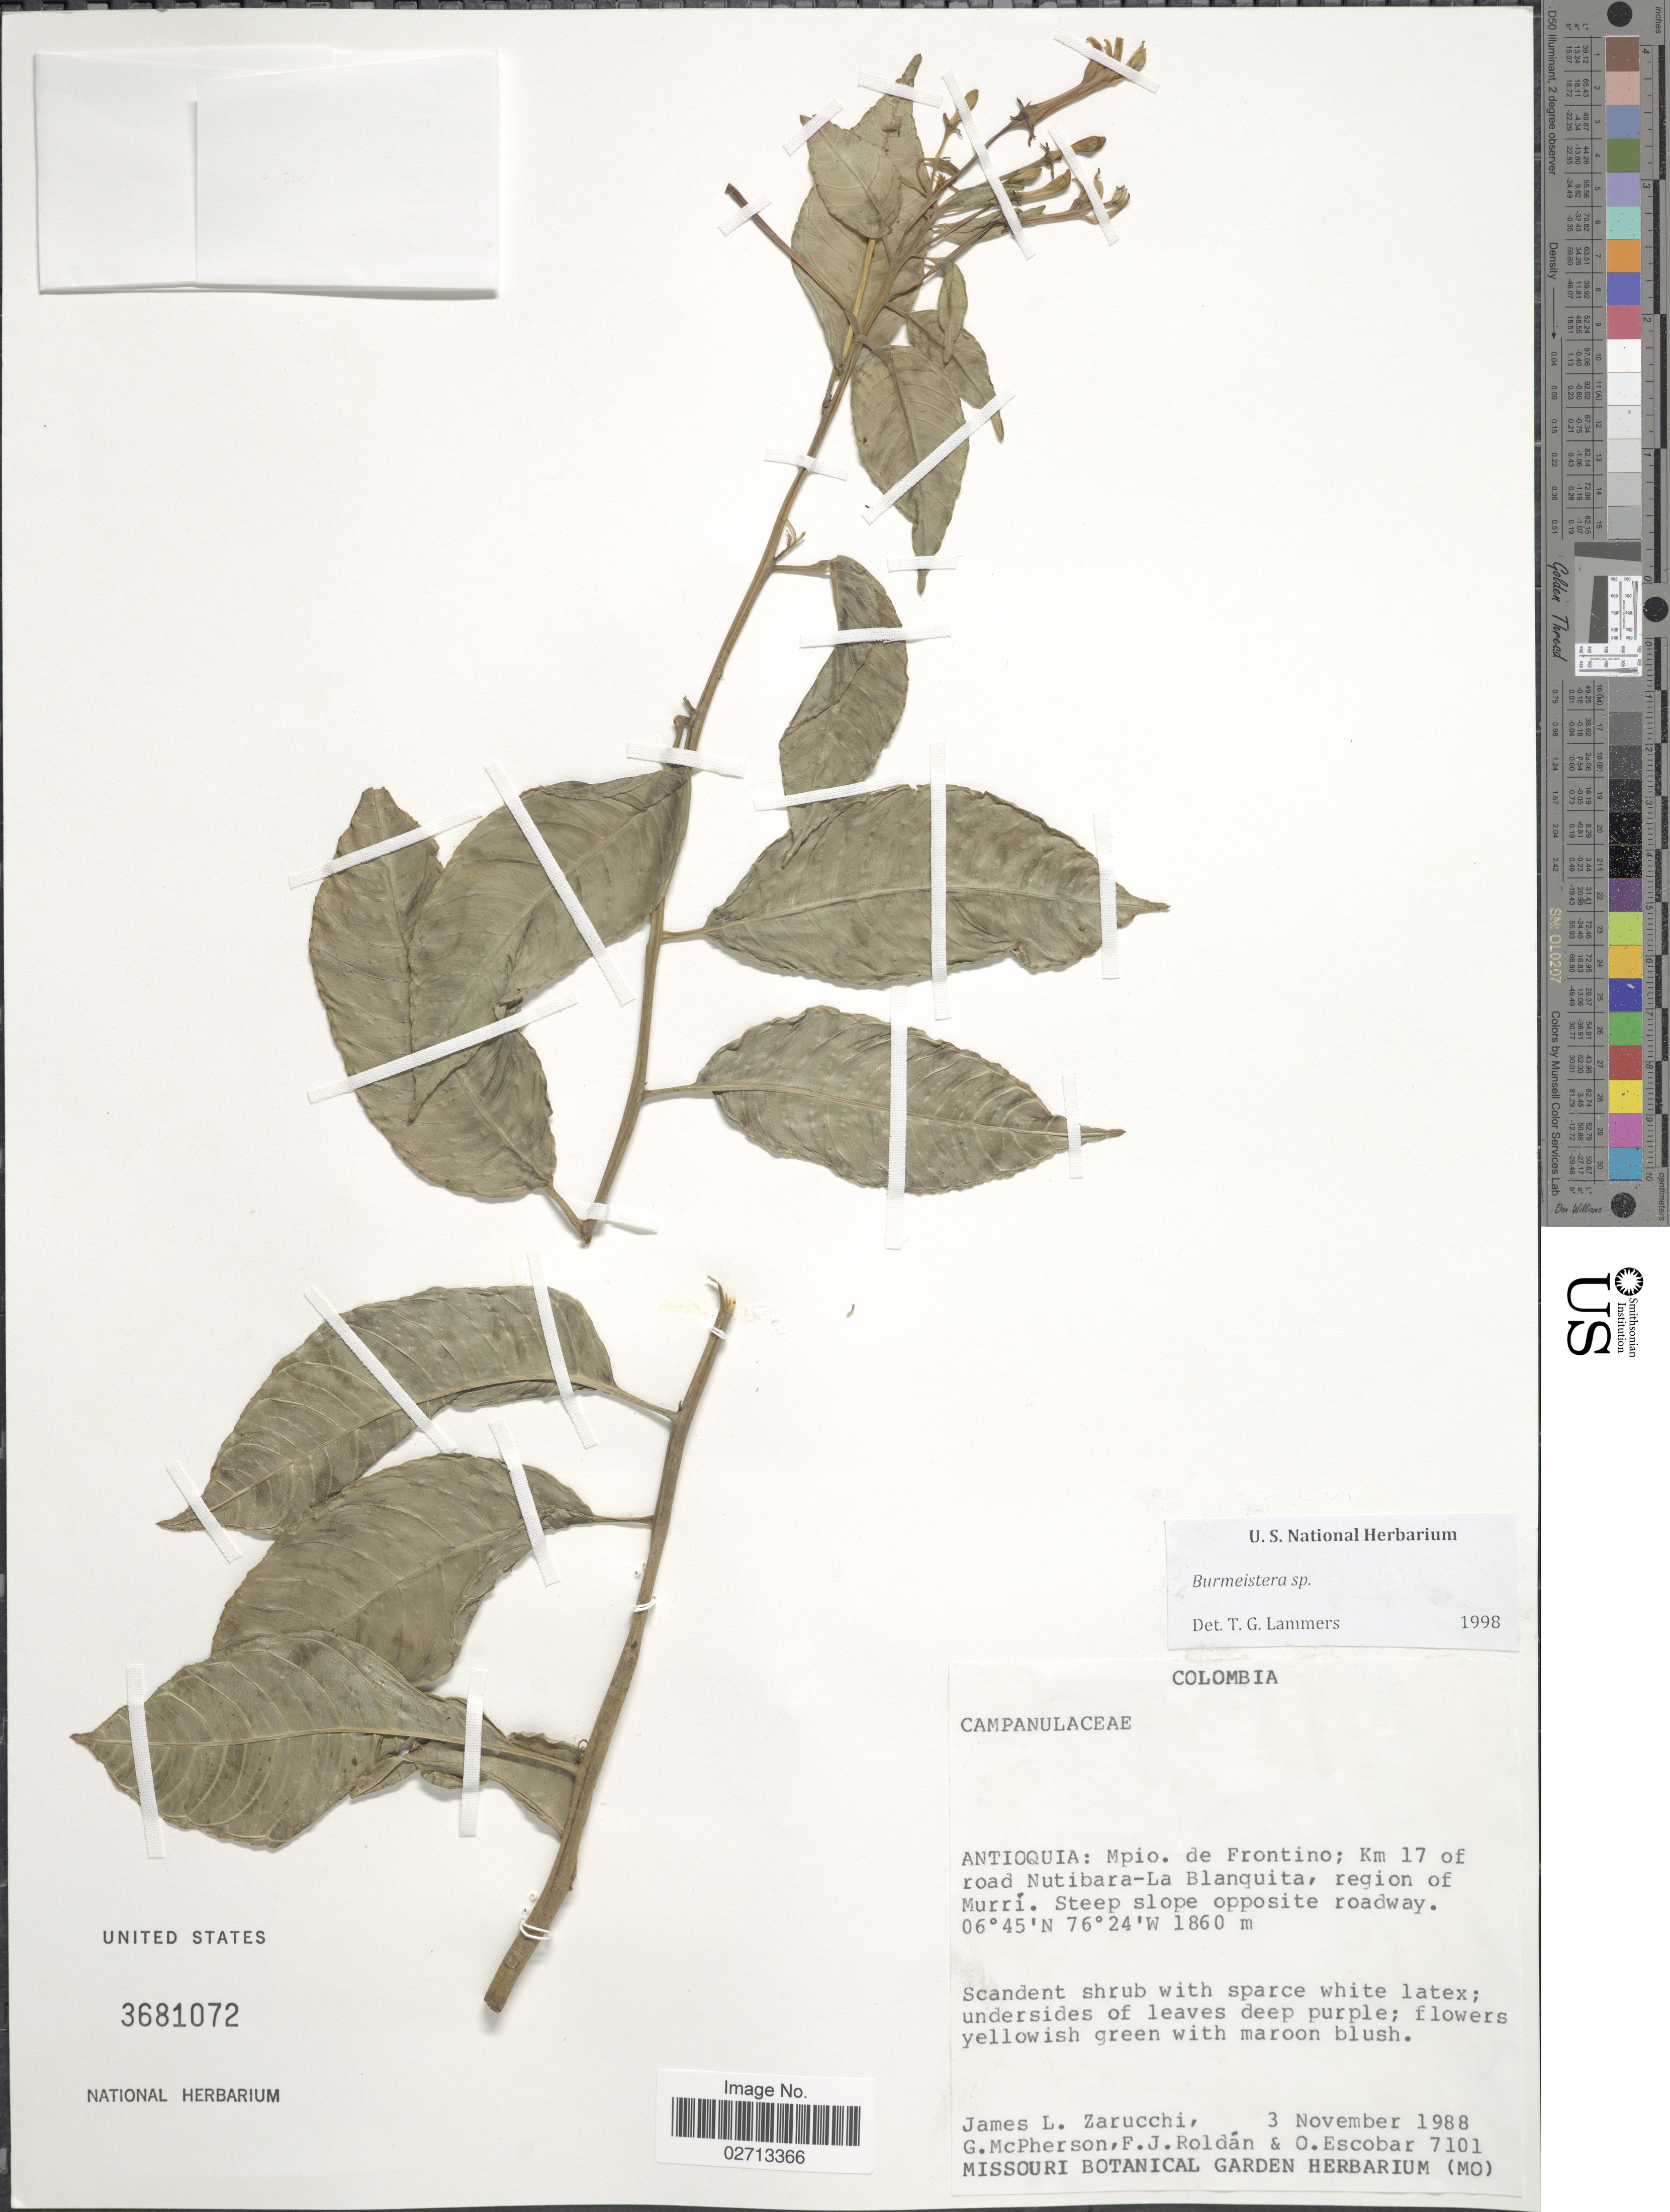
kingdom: Plantae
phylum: Tracheophyta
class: Magnoliopsida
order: Asterales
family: Campanulaceae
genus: Burmeistera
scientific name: Burmeistera sp.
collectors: J. L. Zarucchi, G. McPherson, F. J. Roldán & O. Escobar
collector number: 7101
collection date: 1988-11-03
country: Colombia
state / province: Antioquia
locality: Mpio. de Frontino; Km 17 of road Nutibara-La Blanquita, region of Murrí.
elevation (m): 1860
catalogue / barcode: US 3681072